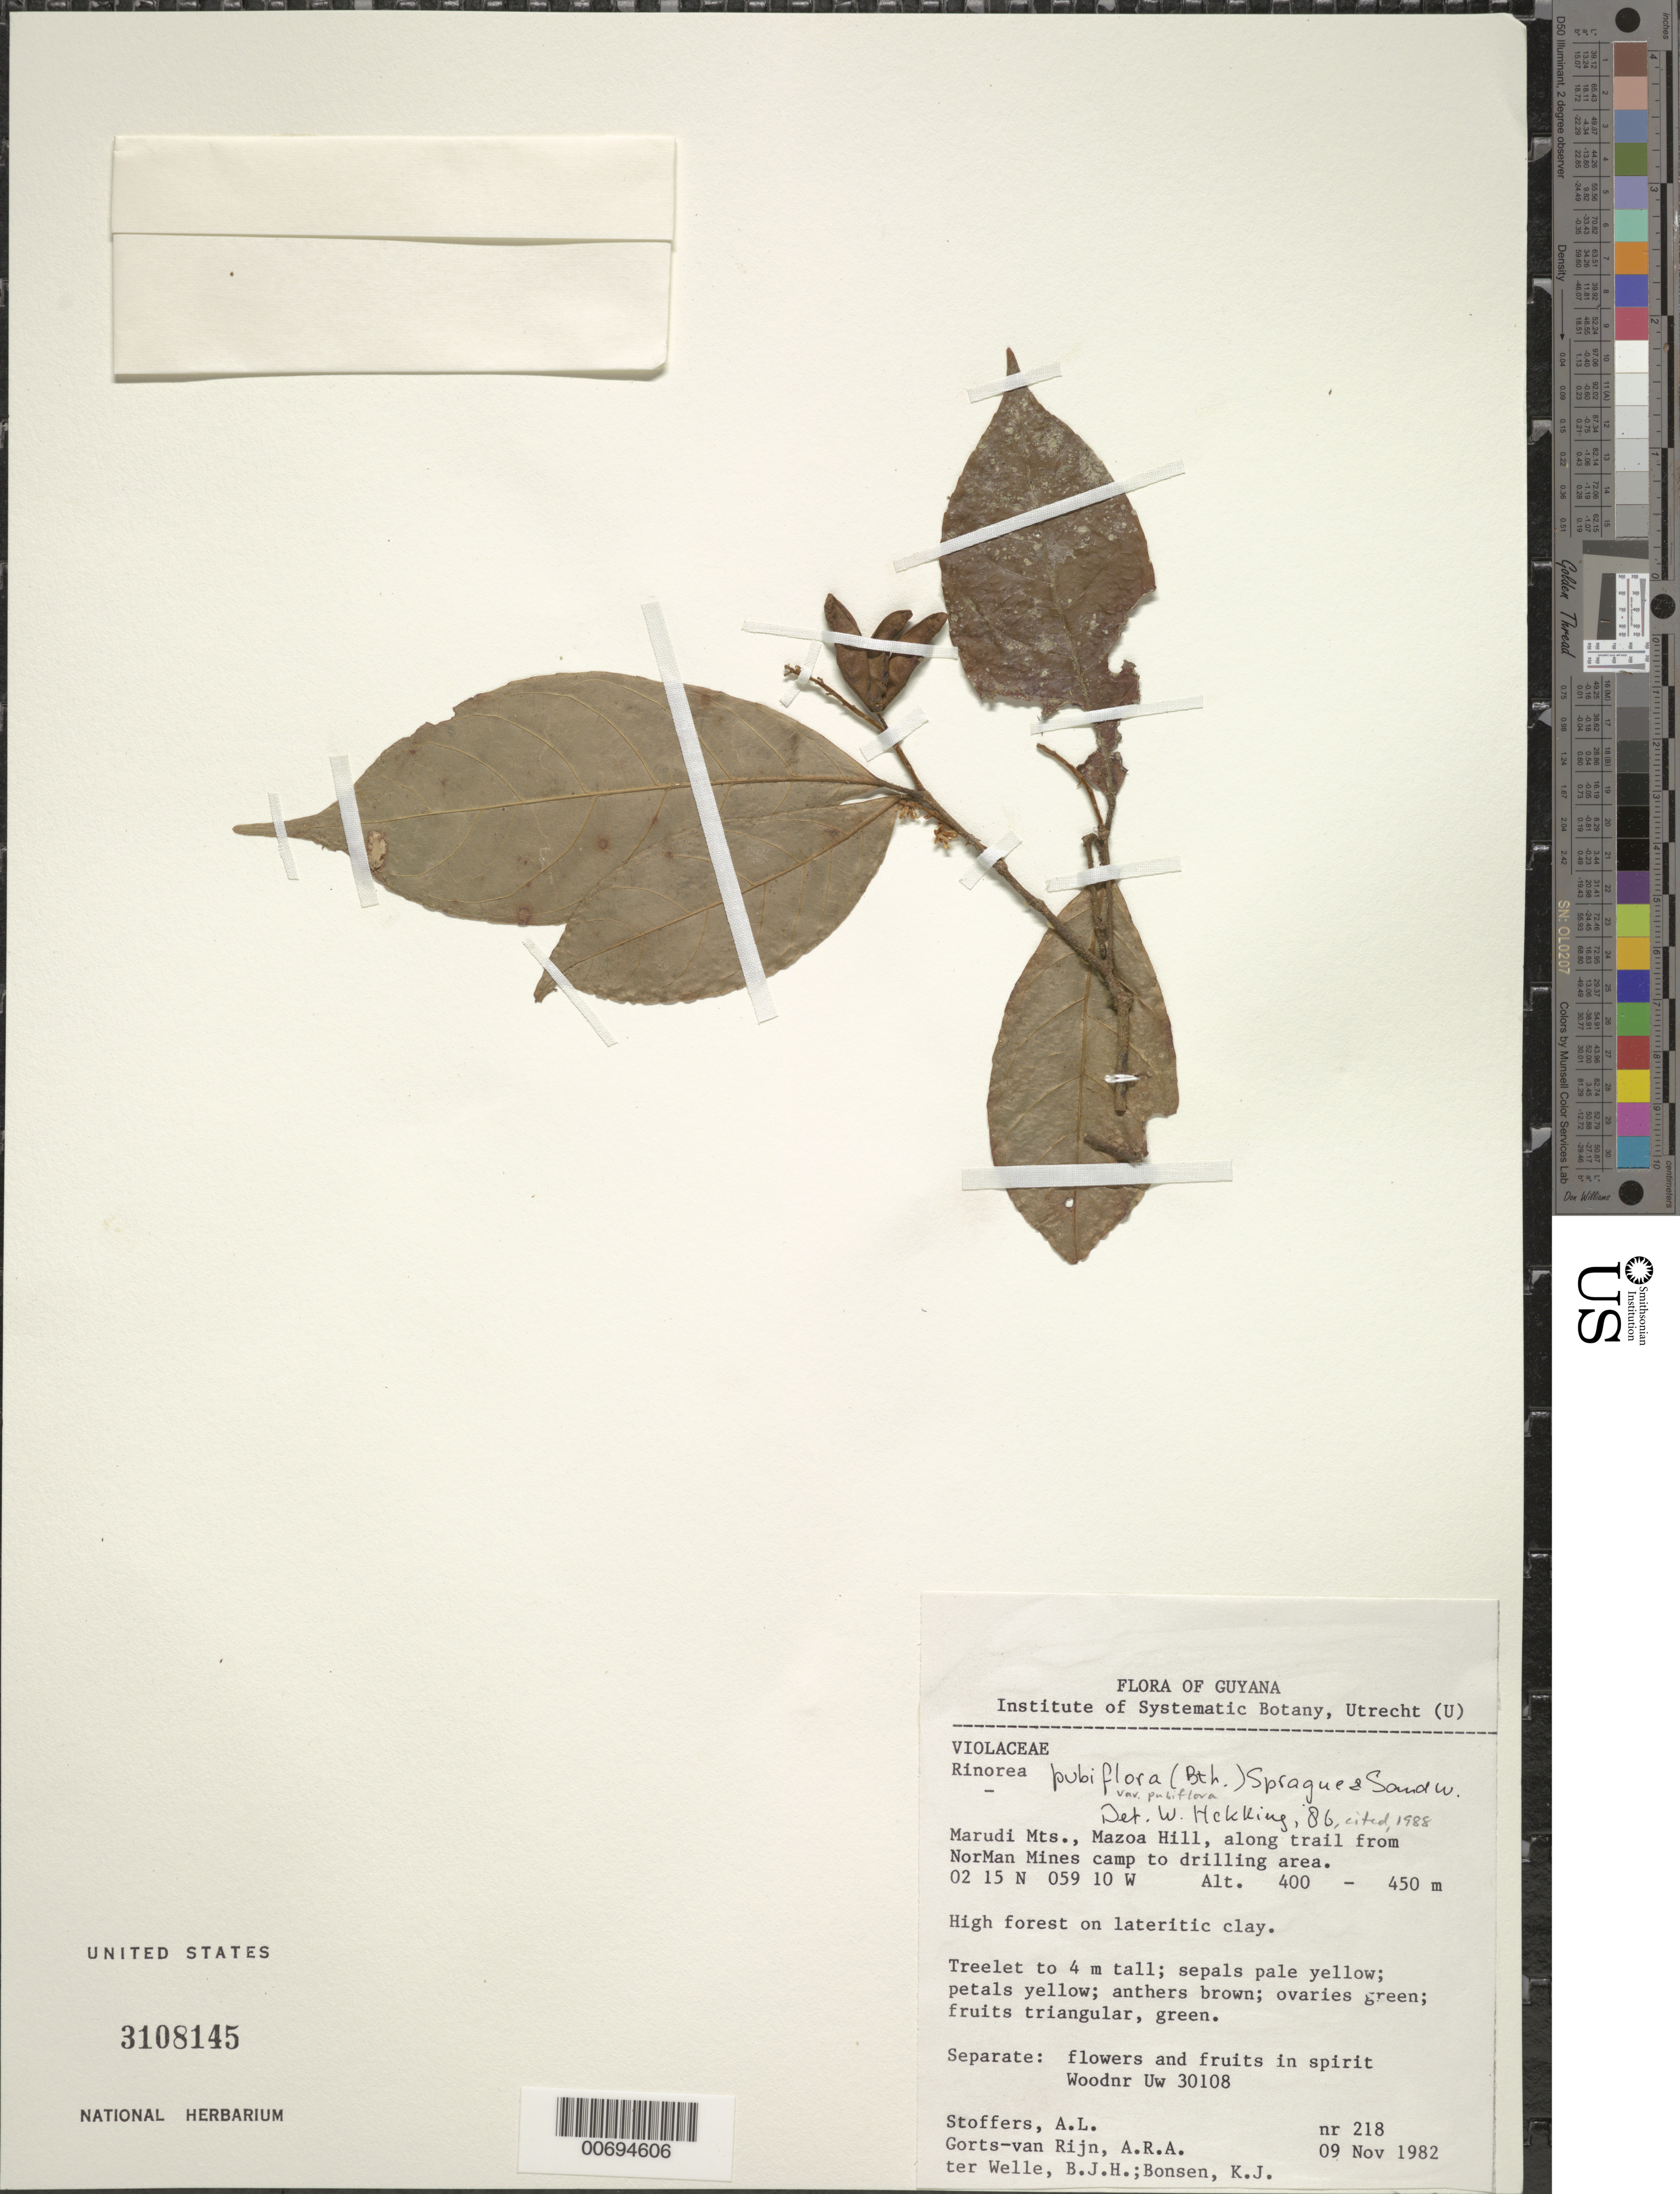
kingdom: Plantae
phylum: Tracheophyta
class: Magnoliopsida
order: Malpighiales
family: Violaceae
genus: Rinorea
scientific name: Rinorea pubiflora var. pubiflora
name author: (Benth.) Sprague & Sandwith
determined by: Hekking, W. H. A.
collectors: A. Stoffers, A. .R. A. Görts-van Rijn, B. Welle & K. Bonsen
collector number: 218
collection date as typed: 9-Nov-82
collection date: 1982-11-09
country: Guyana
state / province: U. Takutu-U. Essequibo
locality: Marudi Mts., Mazoa Hill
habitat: High forest on lateritic clay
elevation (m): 400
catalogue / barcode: US 3108145